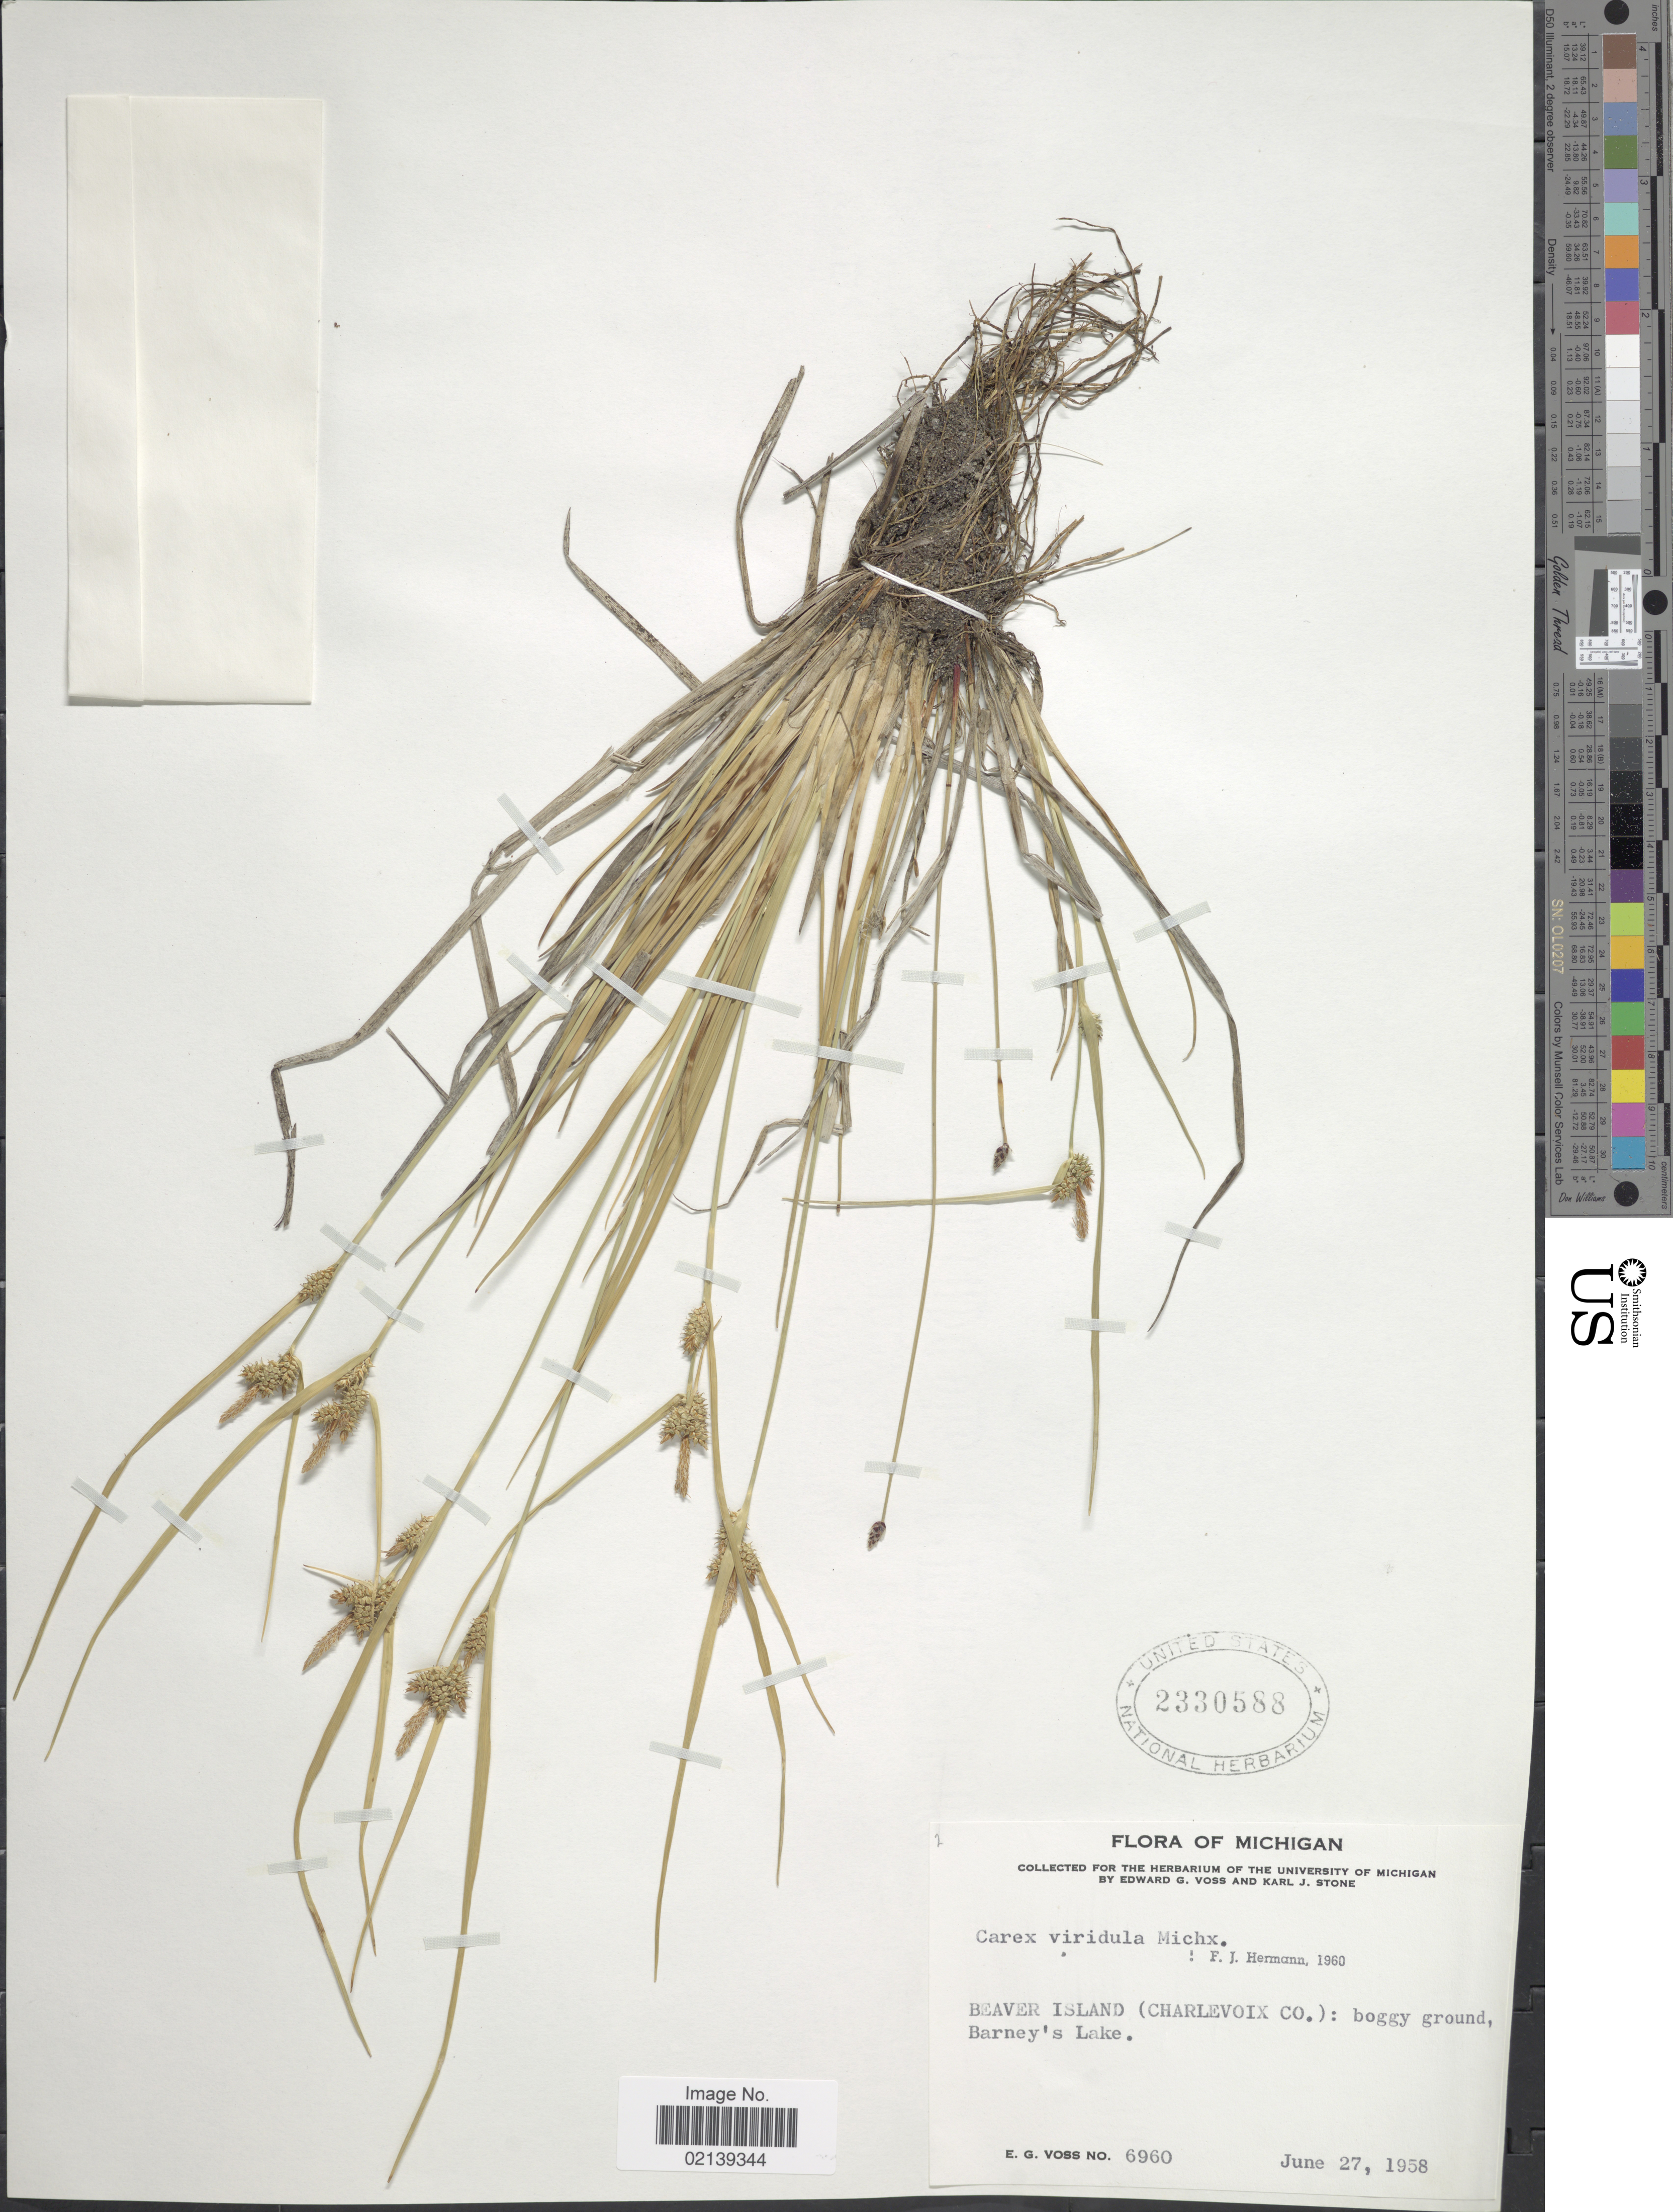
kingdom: Plantae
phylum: Tracheophyta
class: Liliopsida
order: Poales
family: Cyperaceae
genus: Carex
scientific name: Carex oederi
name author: Retz.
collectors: E. G. Voss & K. J. Stone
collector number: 6960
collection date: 1958-06-27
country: United States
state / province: Michigan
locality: Beaver Island (Charlevoix Co.): boggy ground, Barney's Lake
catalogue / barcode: US 2330588